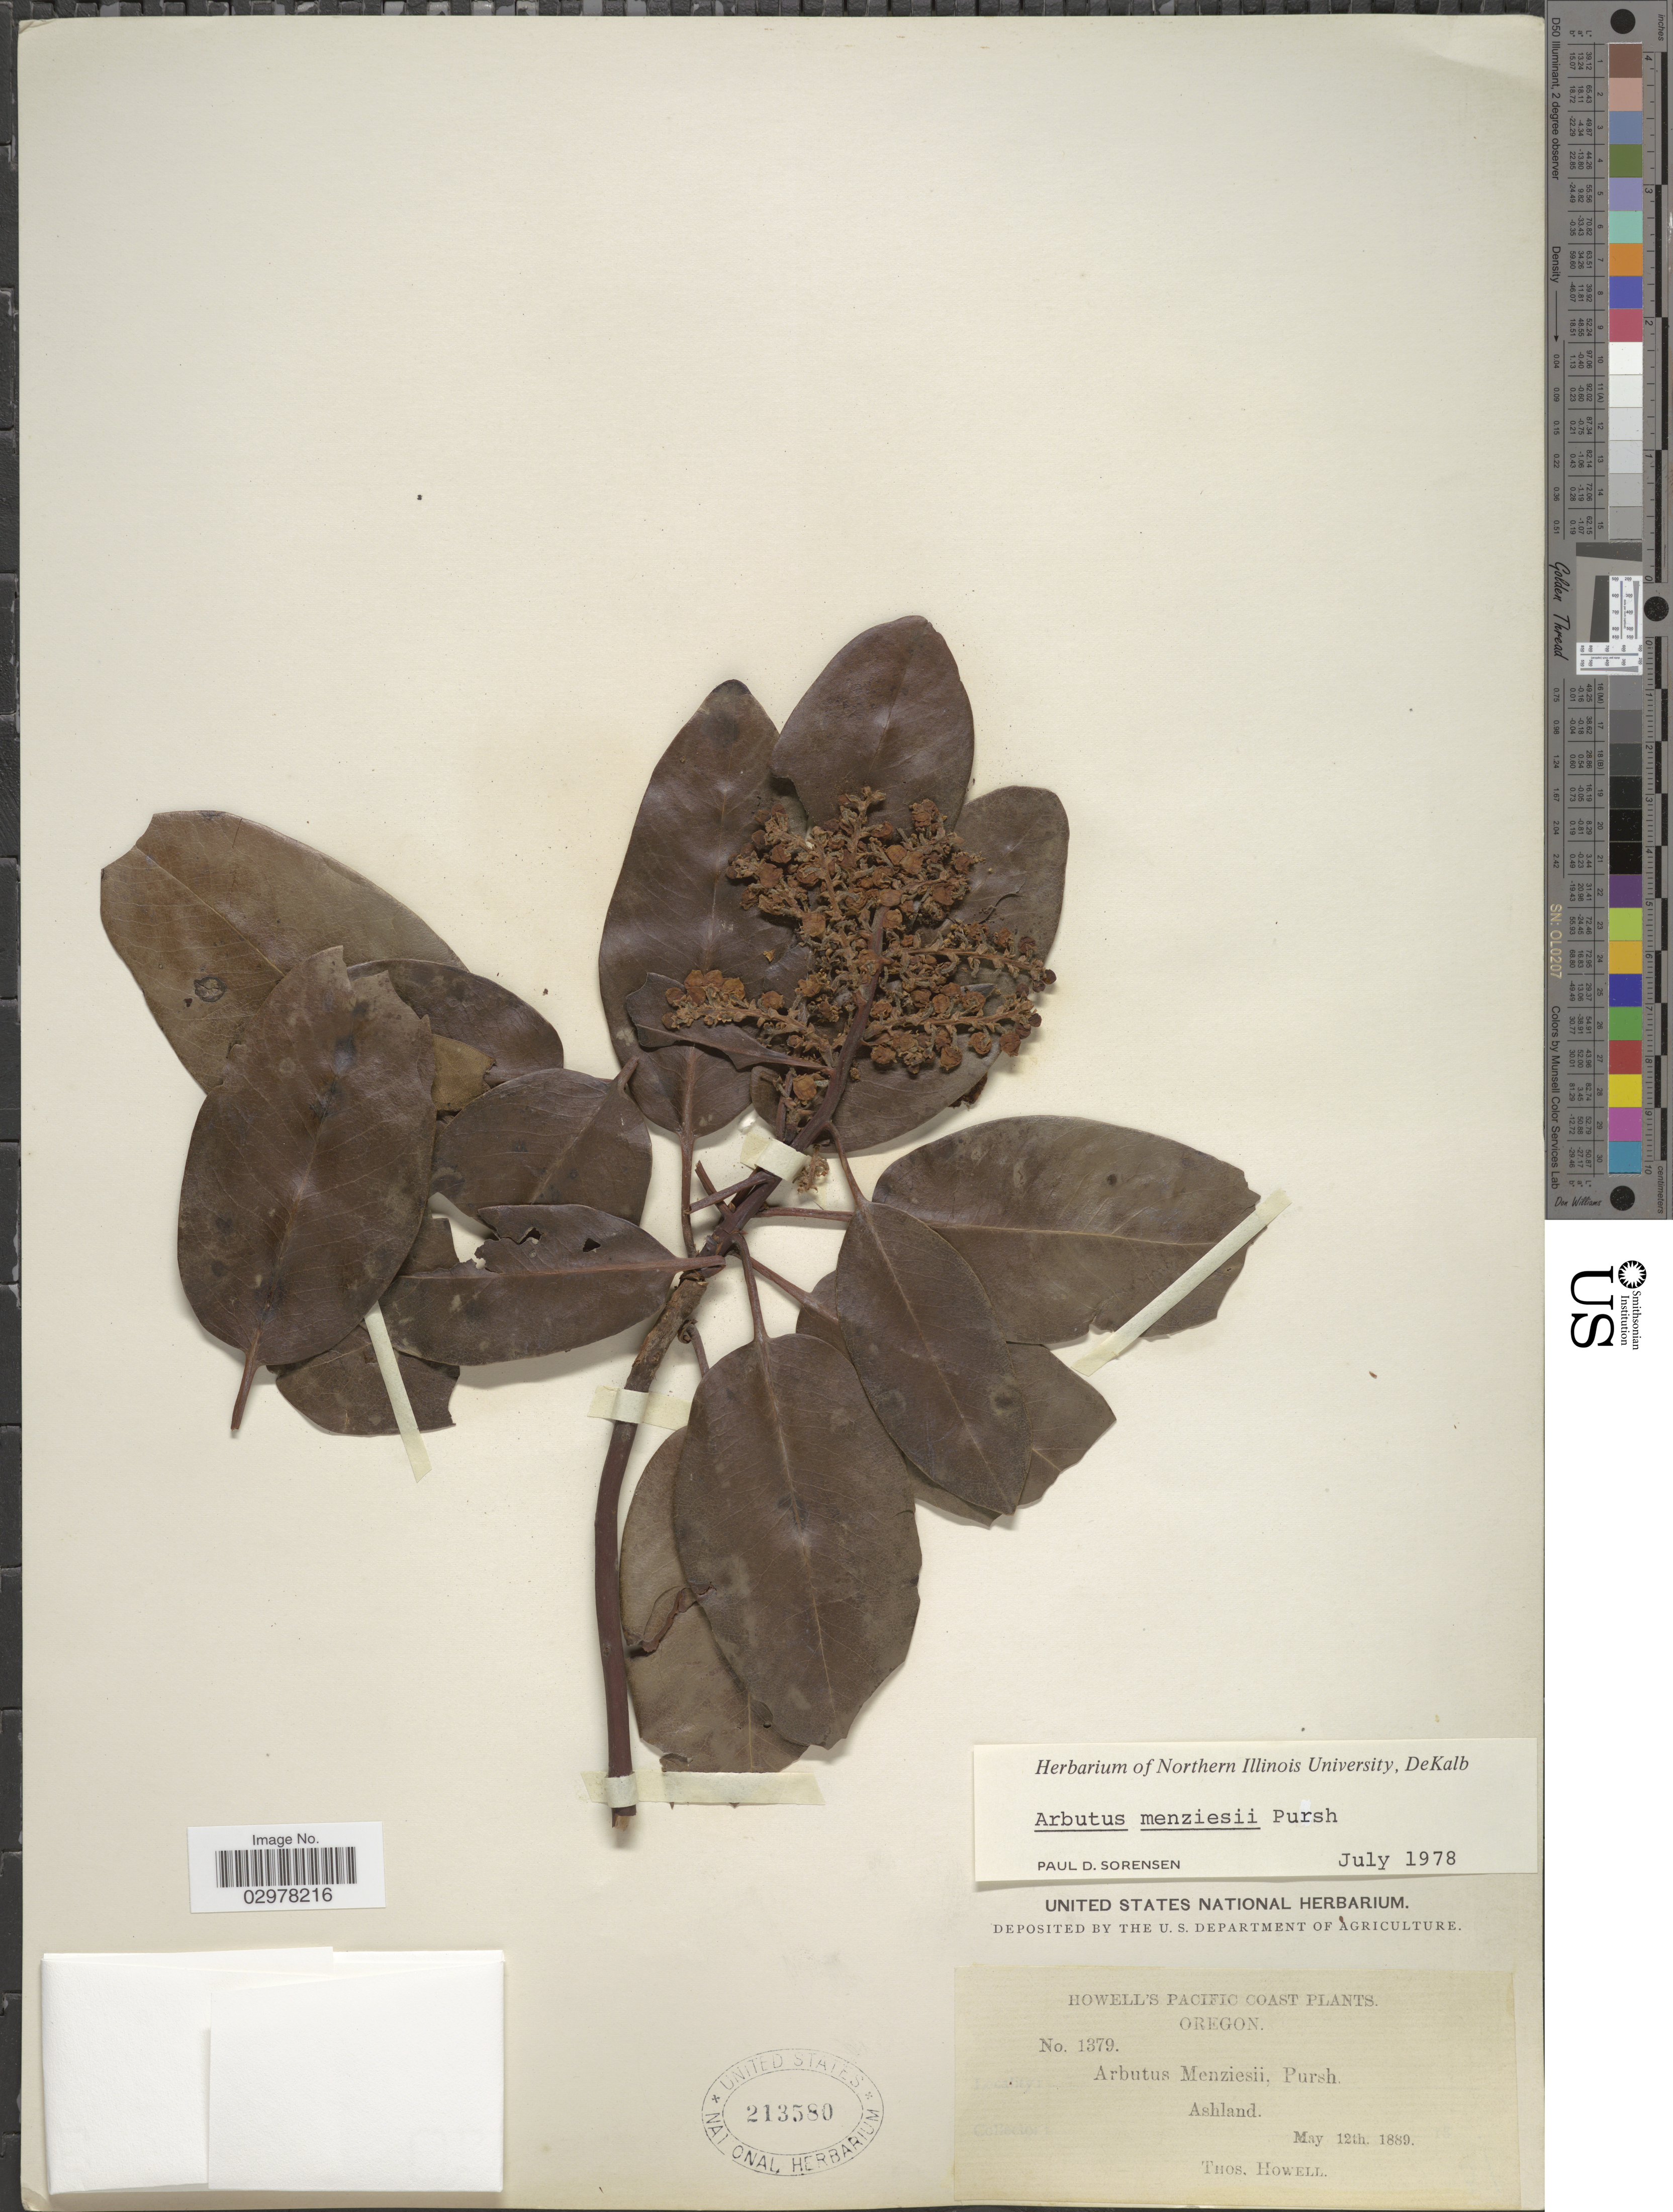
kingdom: Plantae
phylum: Tracheophyta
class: Magnoliopsida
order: Ericales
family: Ericaceae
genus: Arbutus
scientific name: Arbutus menziesii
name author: Pursh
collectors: T. Howell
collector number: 1379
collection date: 1889-05-12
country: United States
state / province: Oregon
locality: Pacific Coast. Ashland.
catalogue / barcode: US 213580